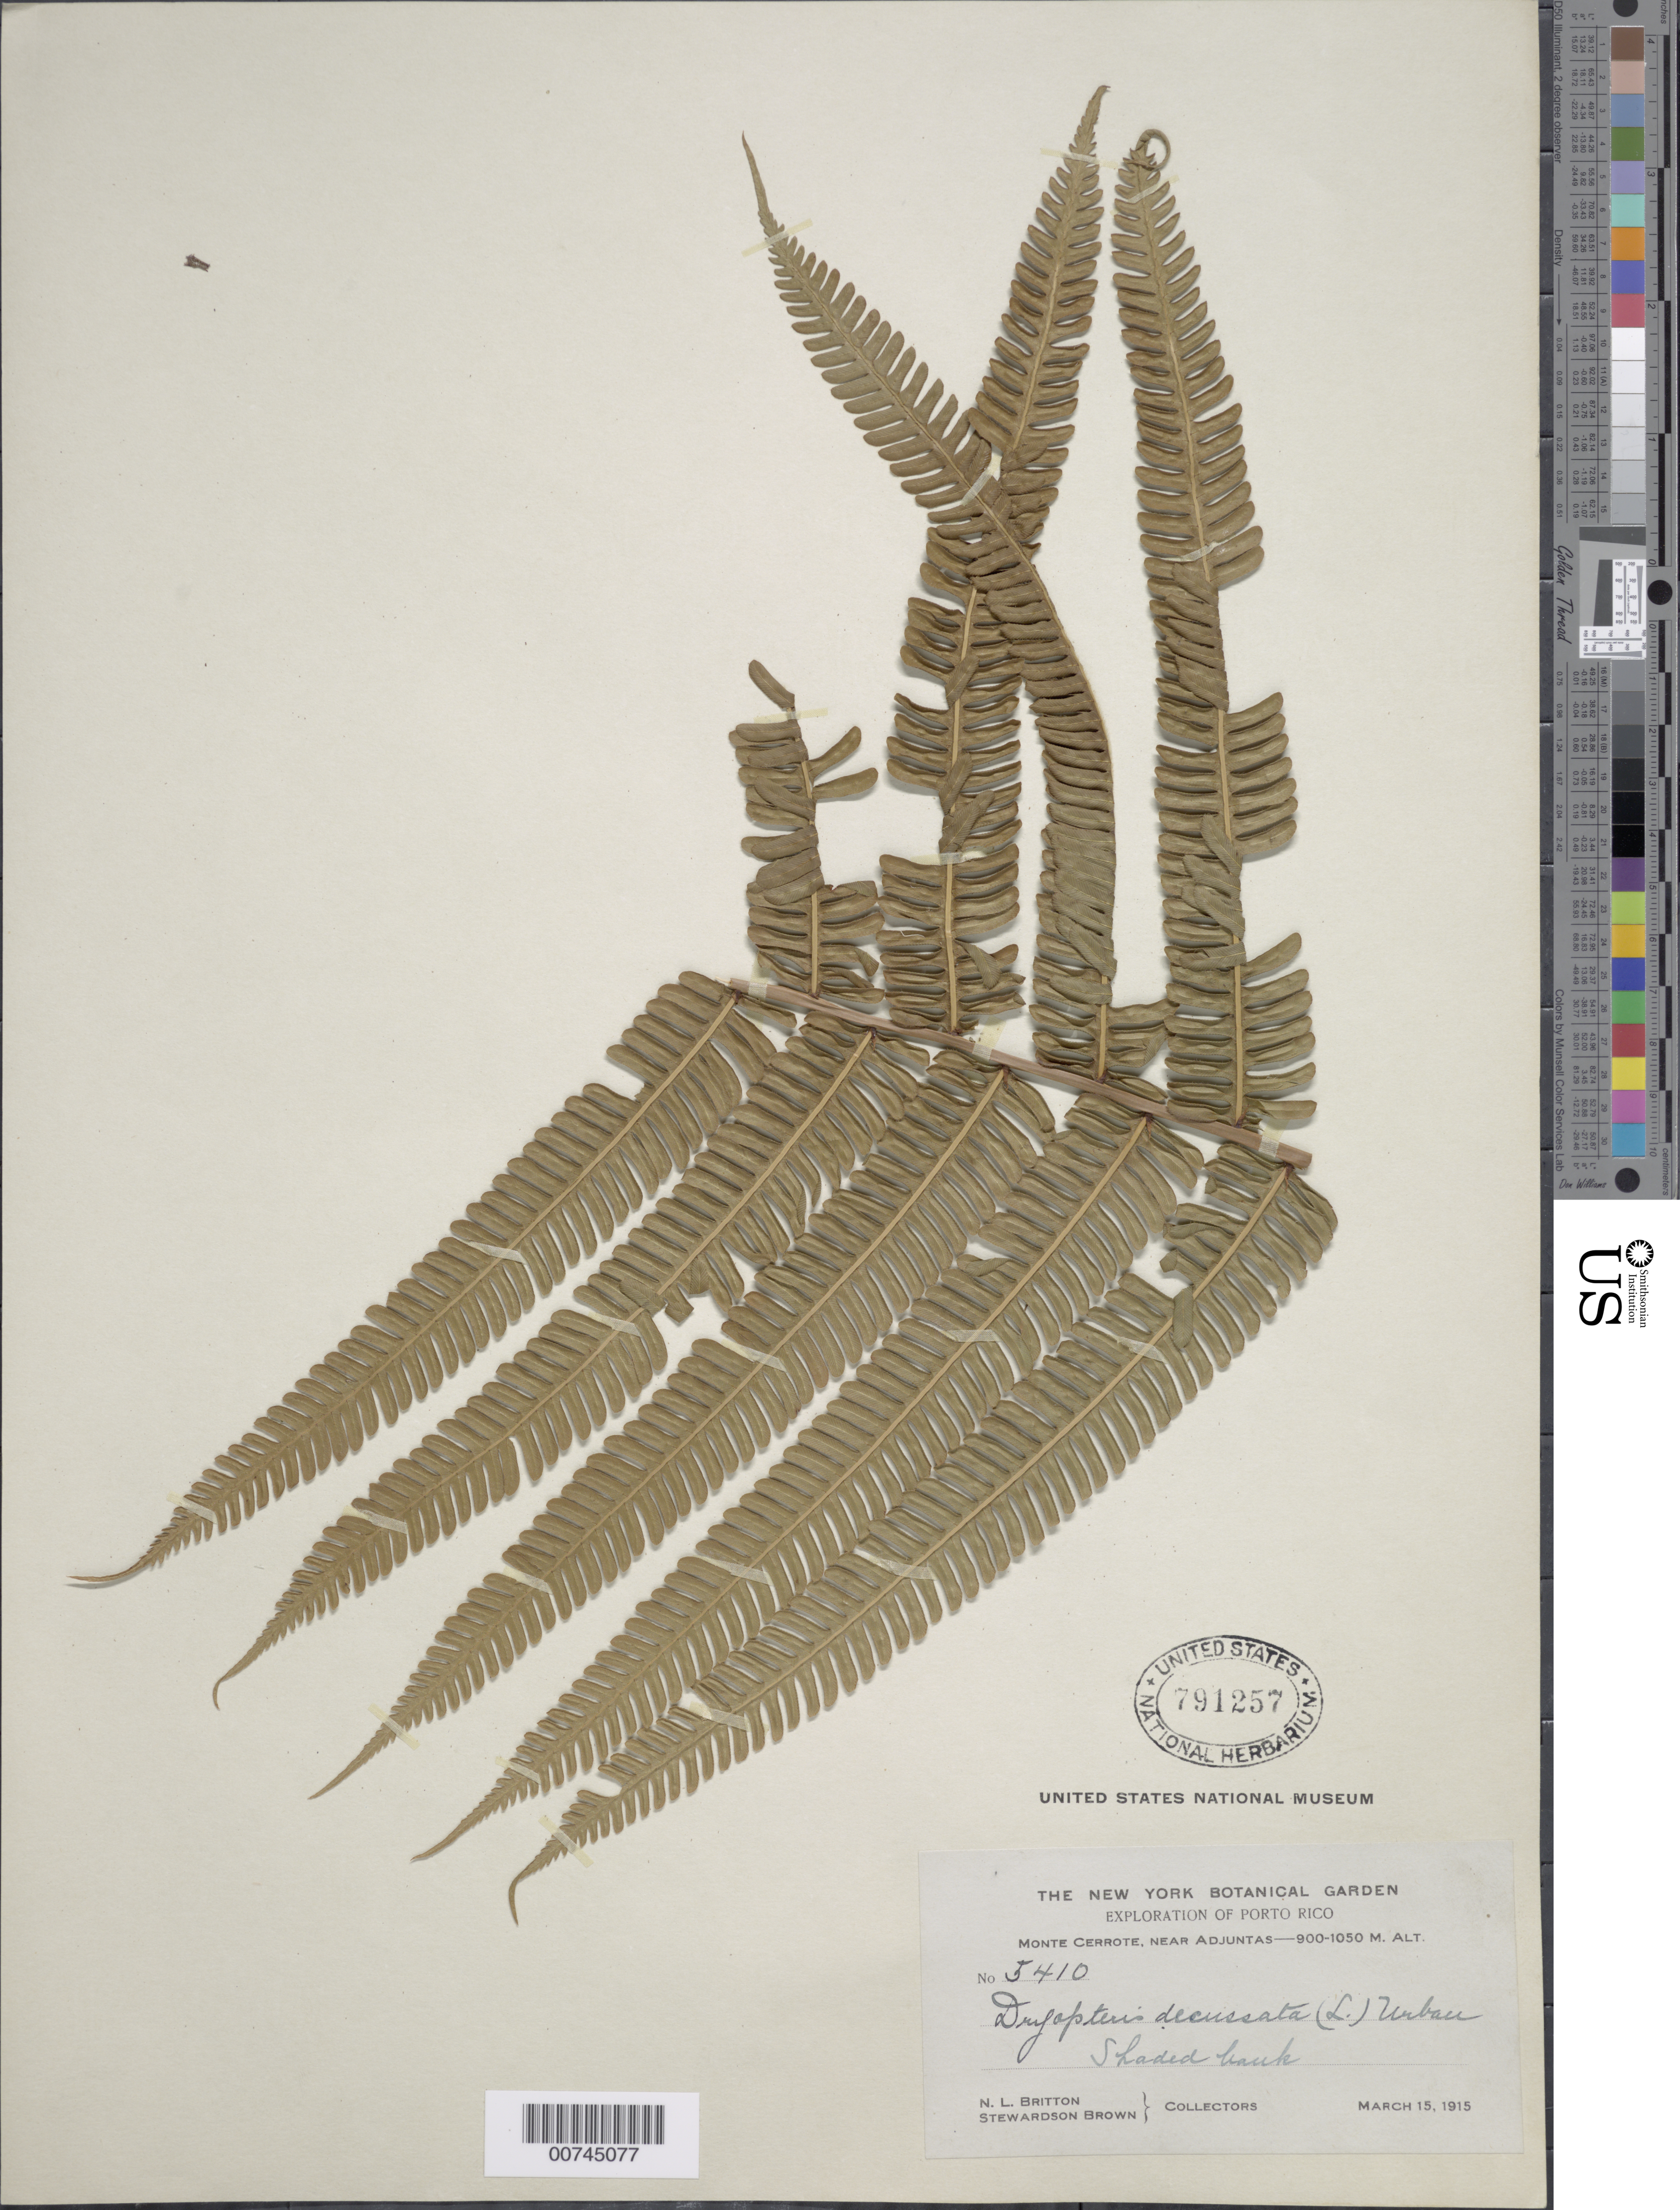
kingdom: Plantae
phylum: Tracheophyta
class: Polypodiopsida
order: Polypodiales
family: Thelypteridaceae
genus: Steiropteris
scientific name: Steiropteris decussata (L.) comb. nov., ined. 2015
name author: (L.)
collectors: N. Britton & S. Brown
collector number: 5410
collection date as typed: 15 Mar 1915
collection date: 1915-03-15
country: Puerto Rico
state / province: Adjuntas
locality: Monte Cerrote, near Adjuntas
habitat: Shaded bank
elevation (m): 900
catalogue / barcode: US 791257